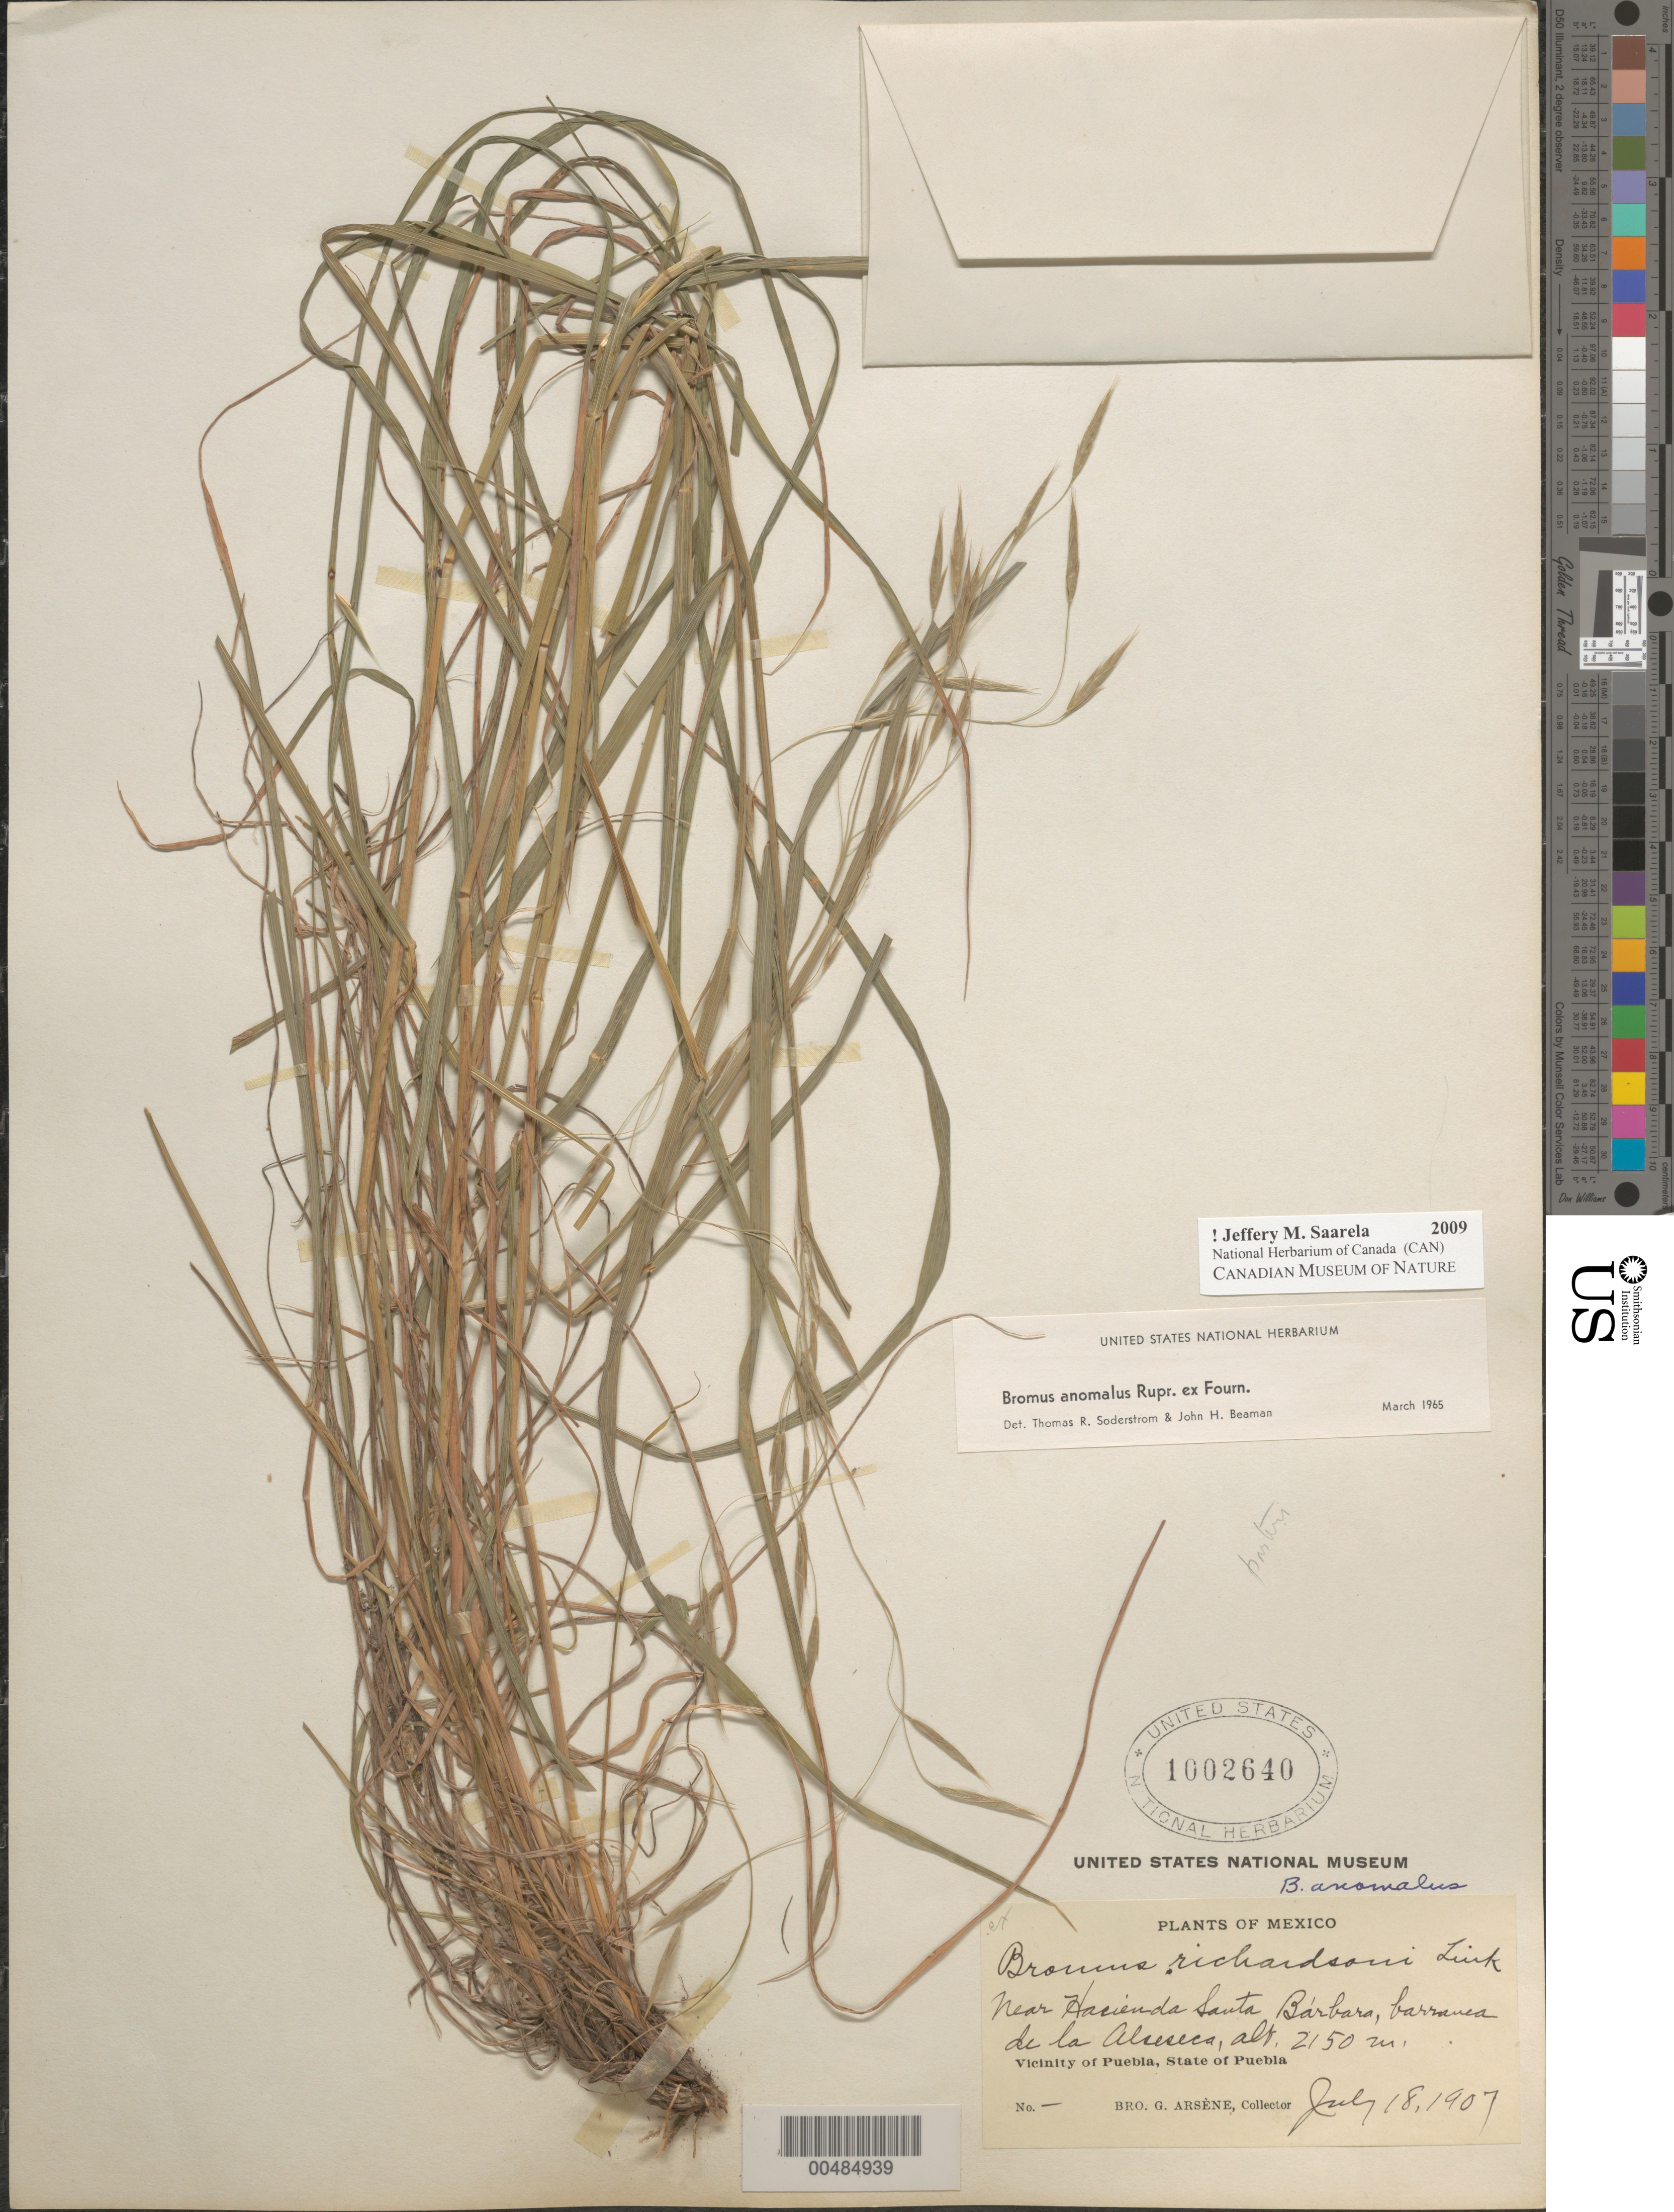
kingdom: Plantae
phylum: Tracheophyta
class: Liliopsida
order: Poales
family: Poaceae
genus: Bromus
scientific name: Bromus carinatus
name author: Hook. & Arn.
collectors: Bro. G. Arsène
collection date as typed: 18 Jul 1907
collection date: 1907-07-18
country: Mexico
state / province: Puebla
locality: Near Hacienda Santa B rbara, barranca de la Alseseca, vicinity of Puebla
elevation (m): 2150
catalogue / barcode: US 1002640